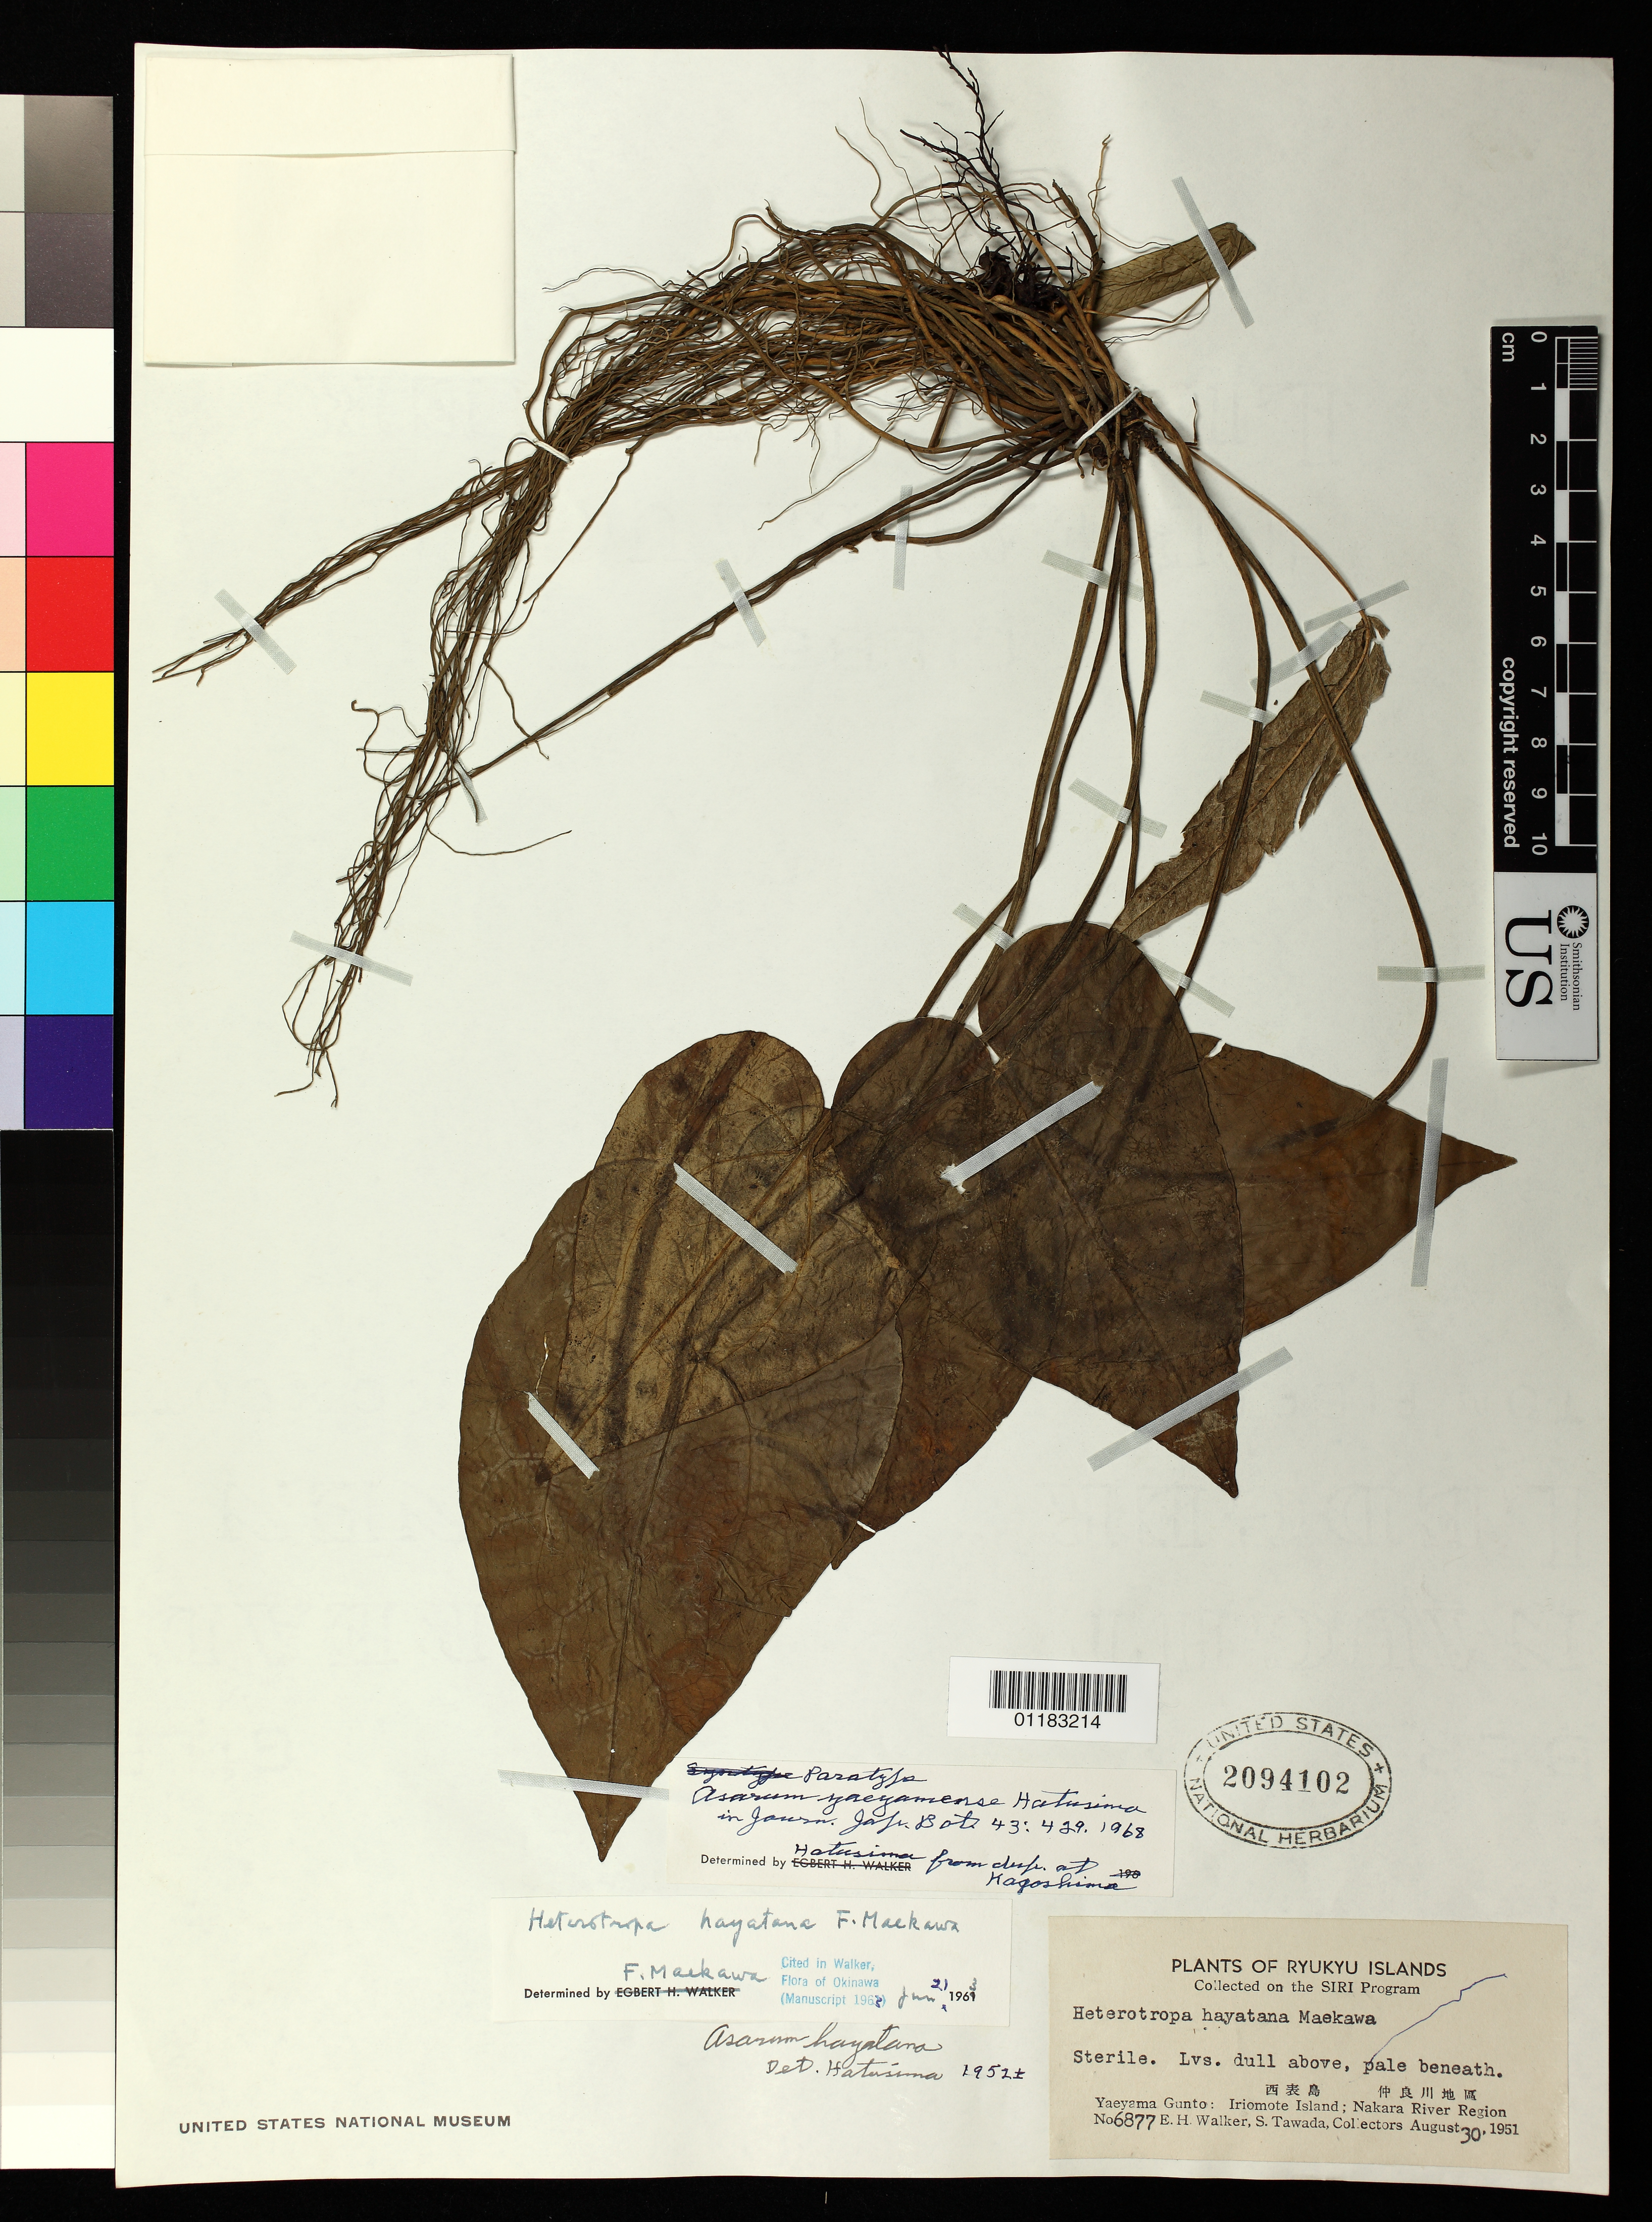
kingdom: Plantae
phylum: Tracheophyta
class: Magnoliopsida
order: Piperales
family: Aristolochiaceae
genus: Asarum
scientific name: Asarum hayatanum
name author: F. Maek.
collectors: E. H. Walker & S. Tawada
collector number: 6877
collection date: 1951-08-30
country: Japan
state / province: Okinawa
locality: Ryukyu Islands: Yaeyama-Gunto [Yaeyama-retto]: Iriomote Island; Nakama River Region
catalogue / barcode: US 2094102